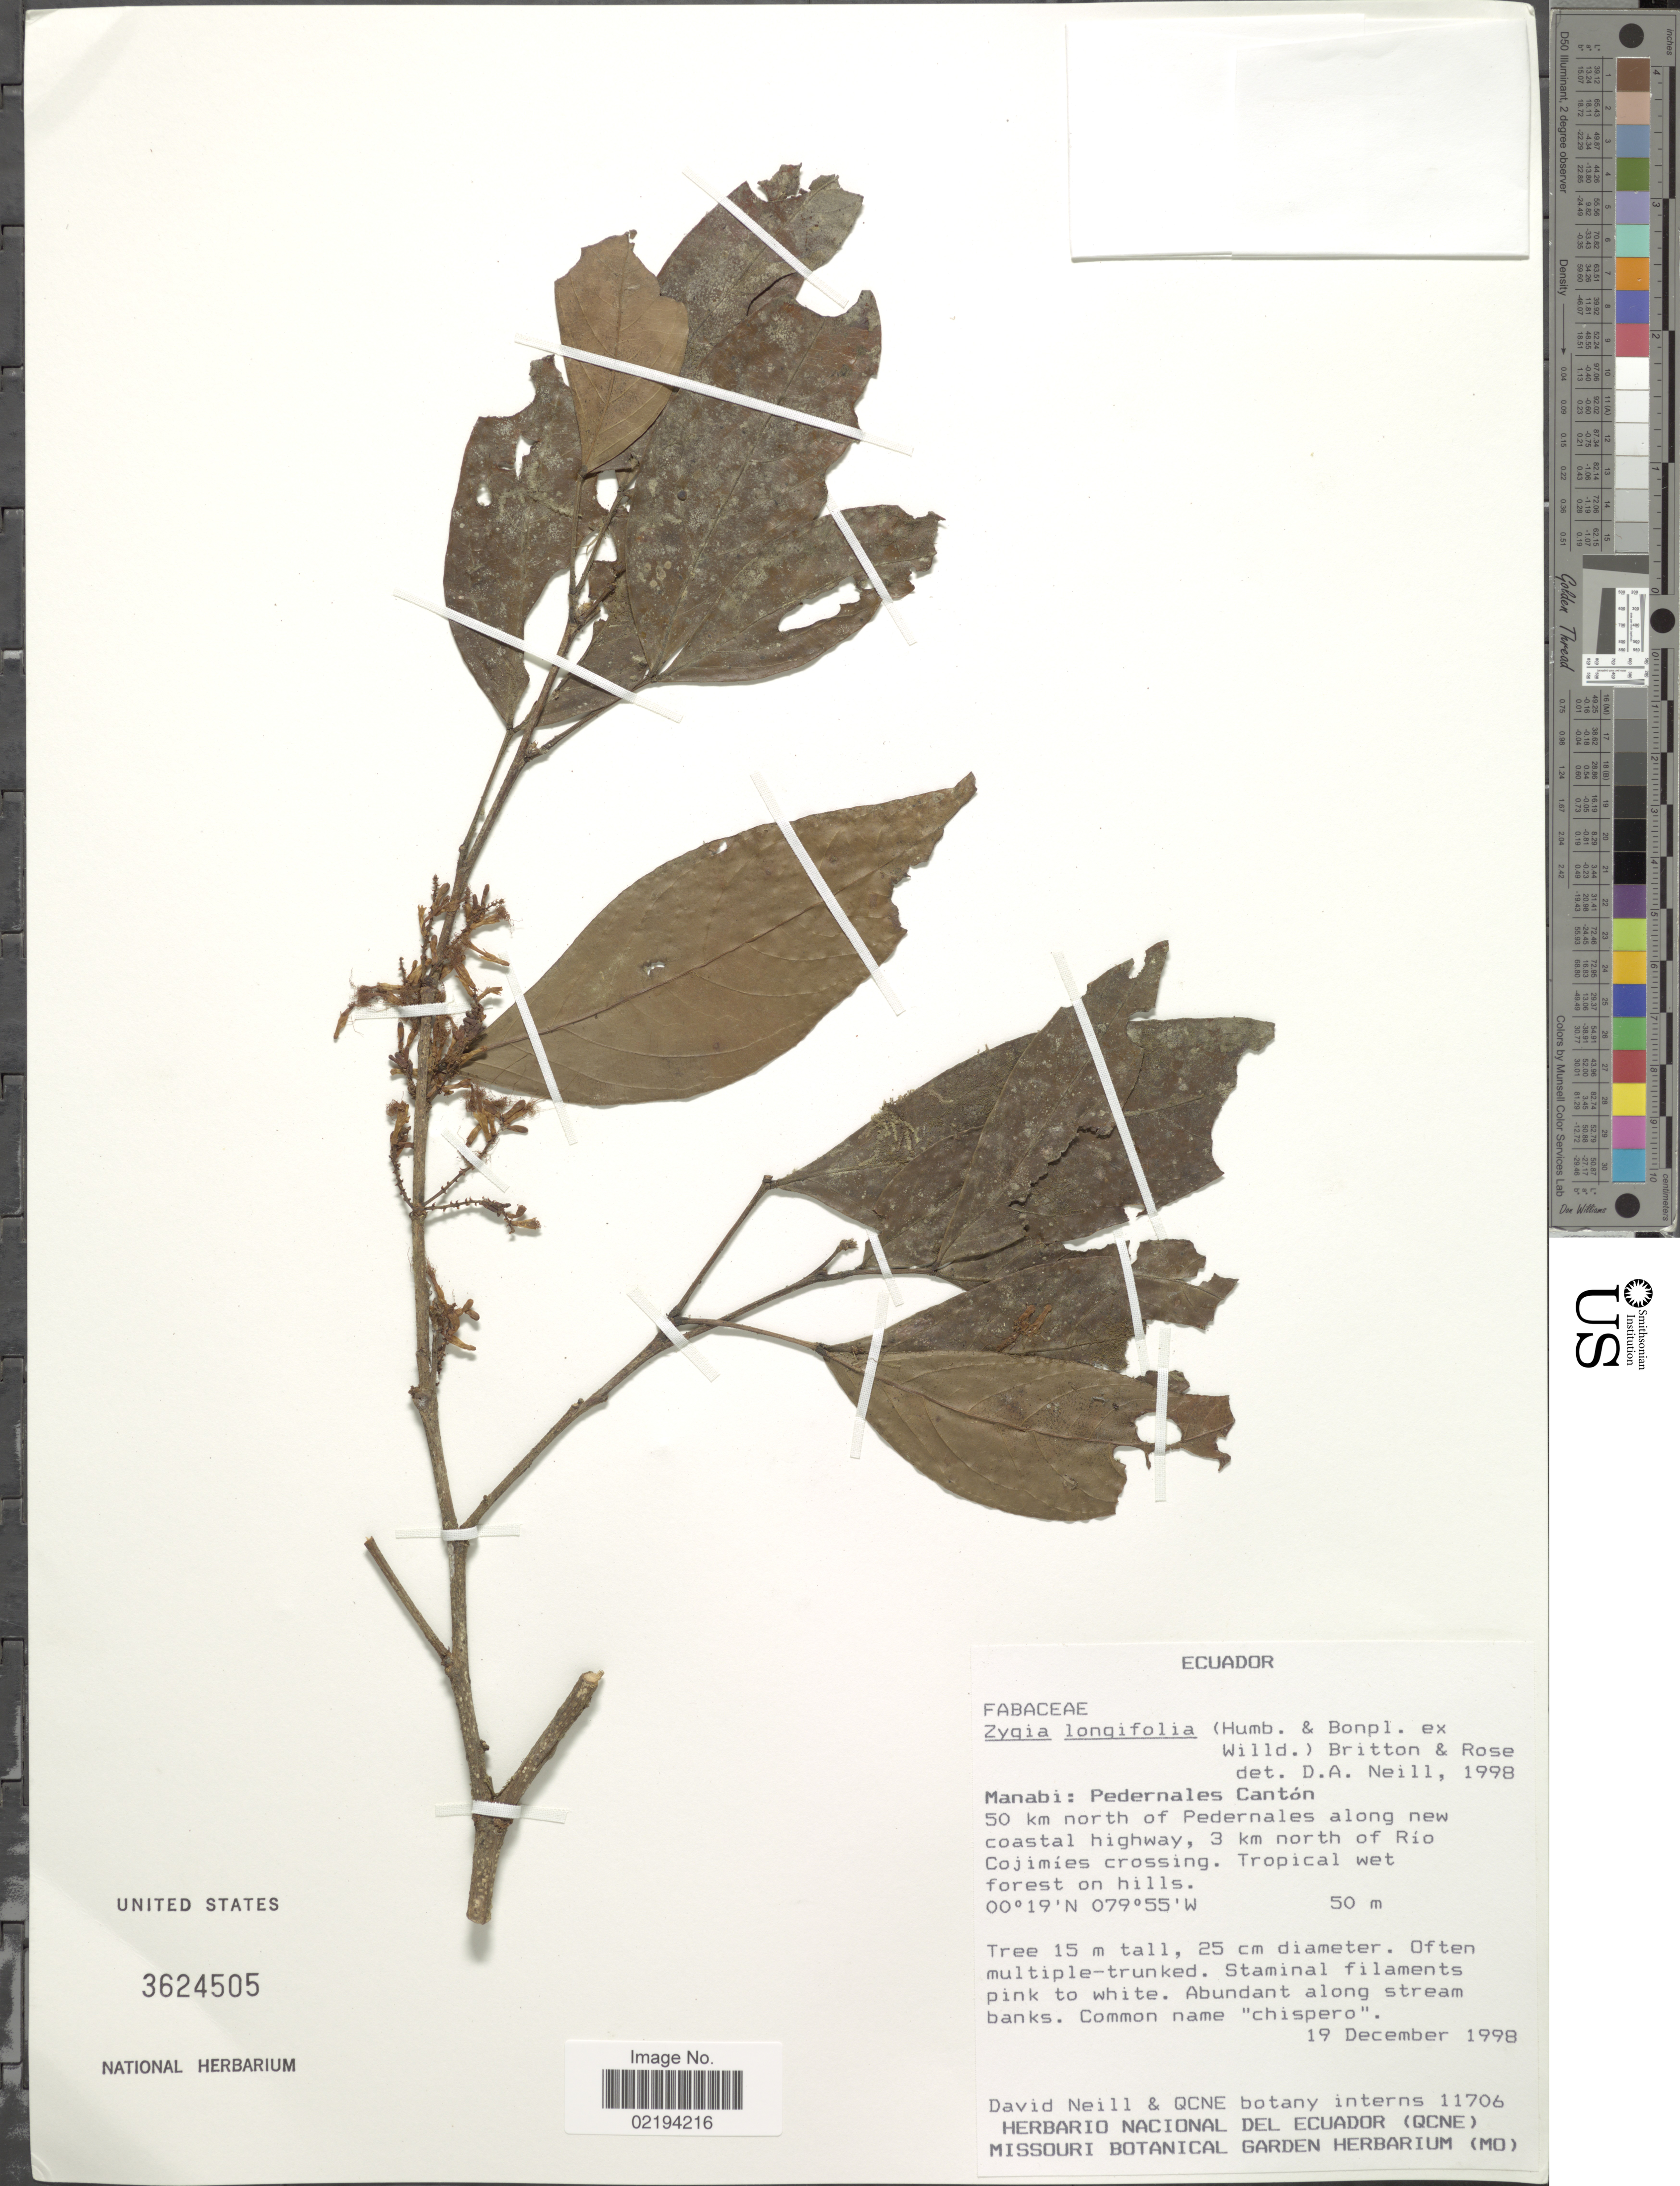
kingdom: Plantae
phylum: Tracheophyta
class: Magnoliopsida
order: Fabales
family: Fabaceae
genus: Zygia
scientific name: Zygia longifolia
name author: (Willd.) Britton & Rose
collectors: D. Neill & QCNE botany interns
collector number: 11706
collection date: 1998-12-19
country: Ecuador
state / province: Manabí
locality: Pedernales Canton, 50 km north of Pedernales along new coastal highway, 3 km north of Rio Cojimies crossing.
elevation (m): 50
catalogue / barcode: US 3624505